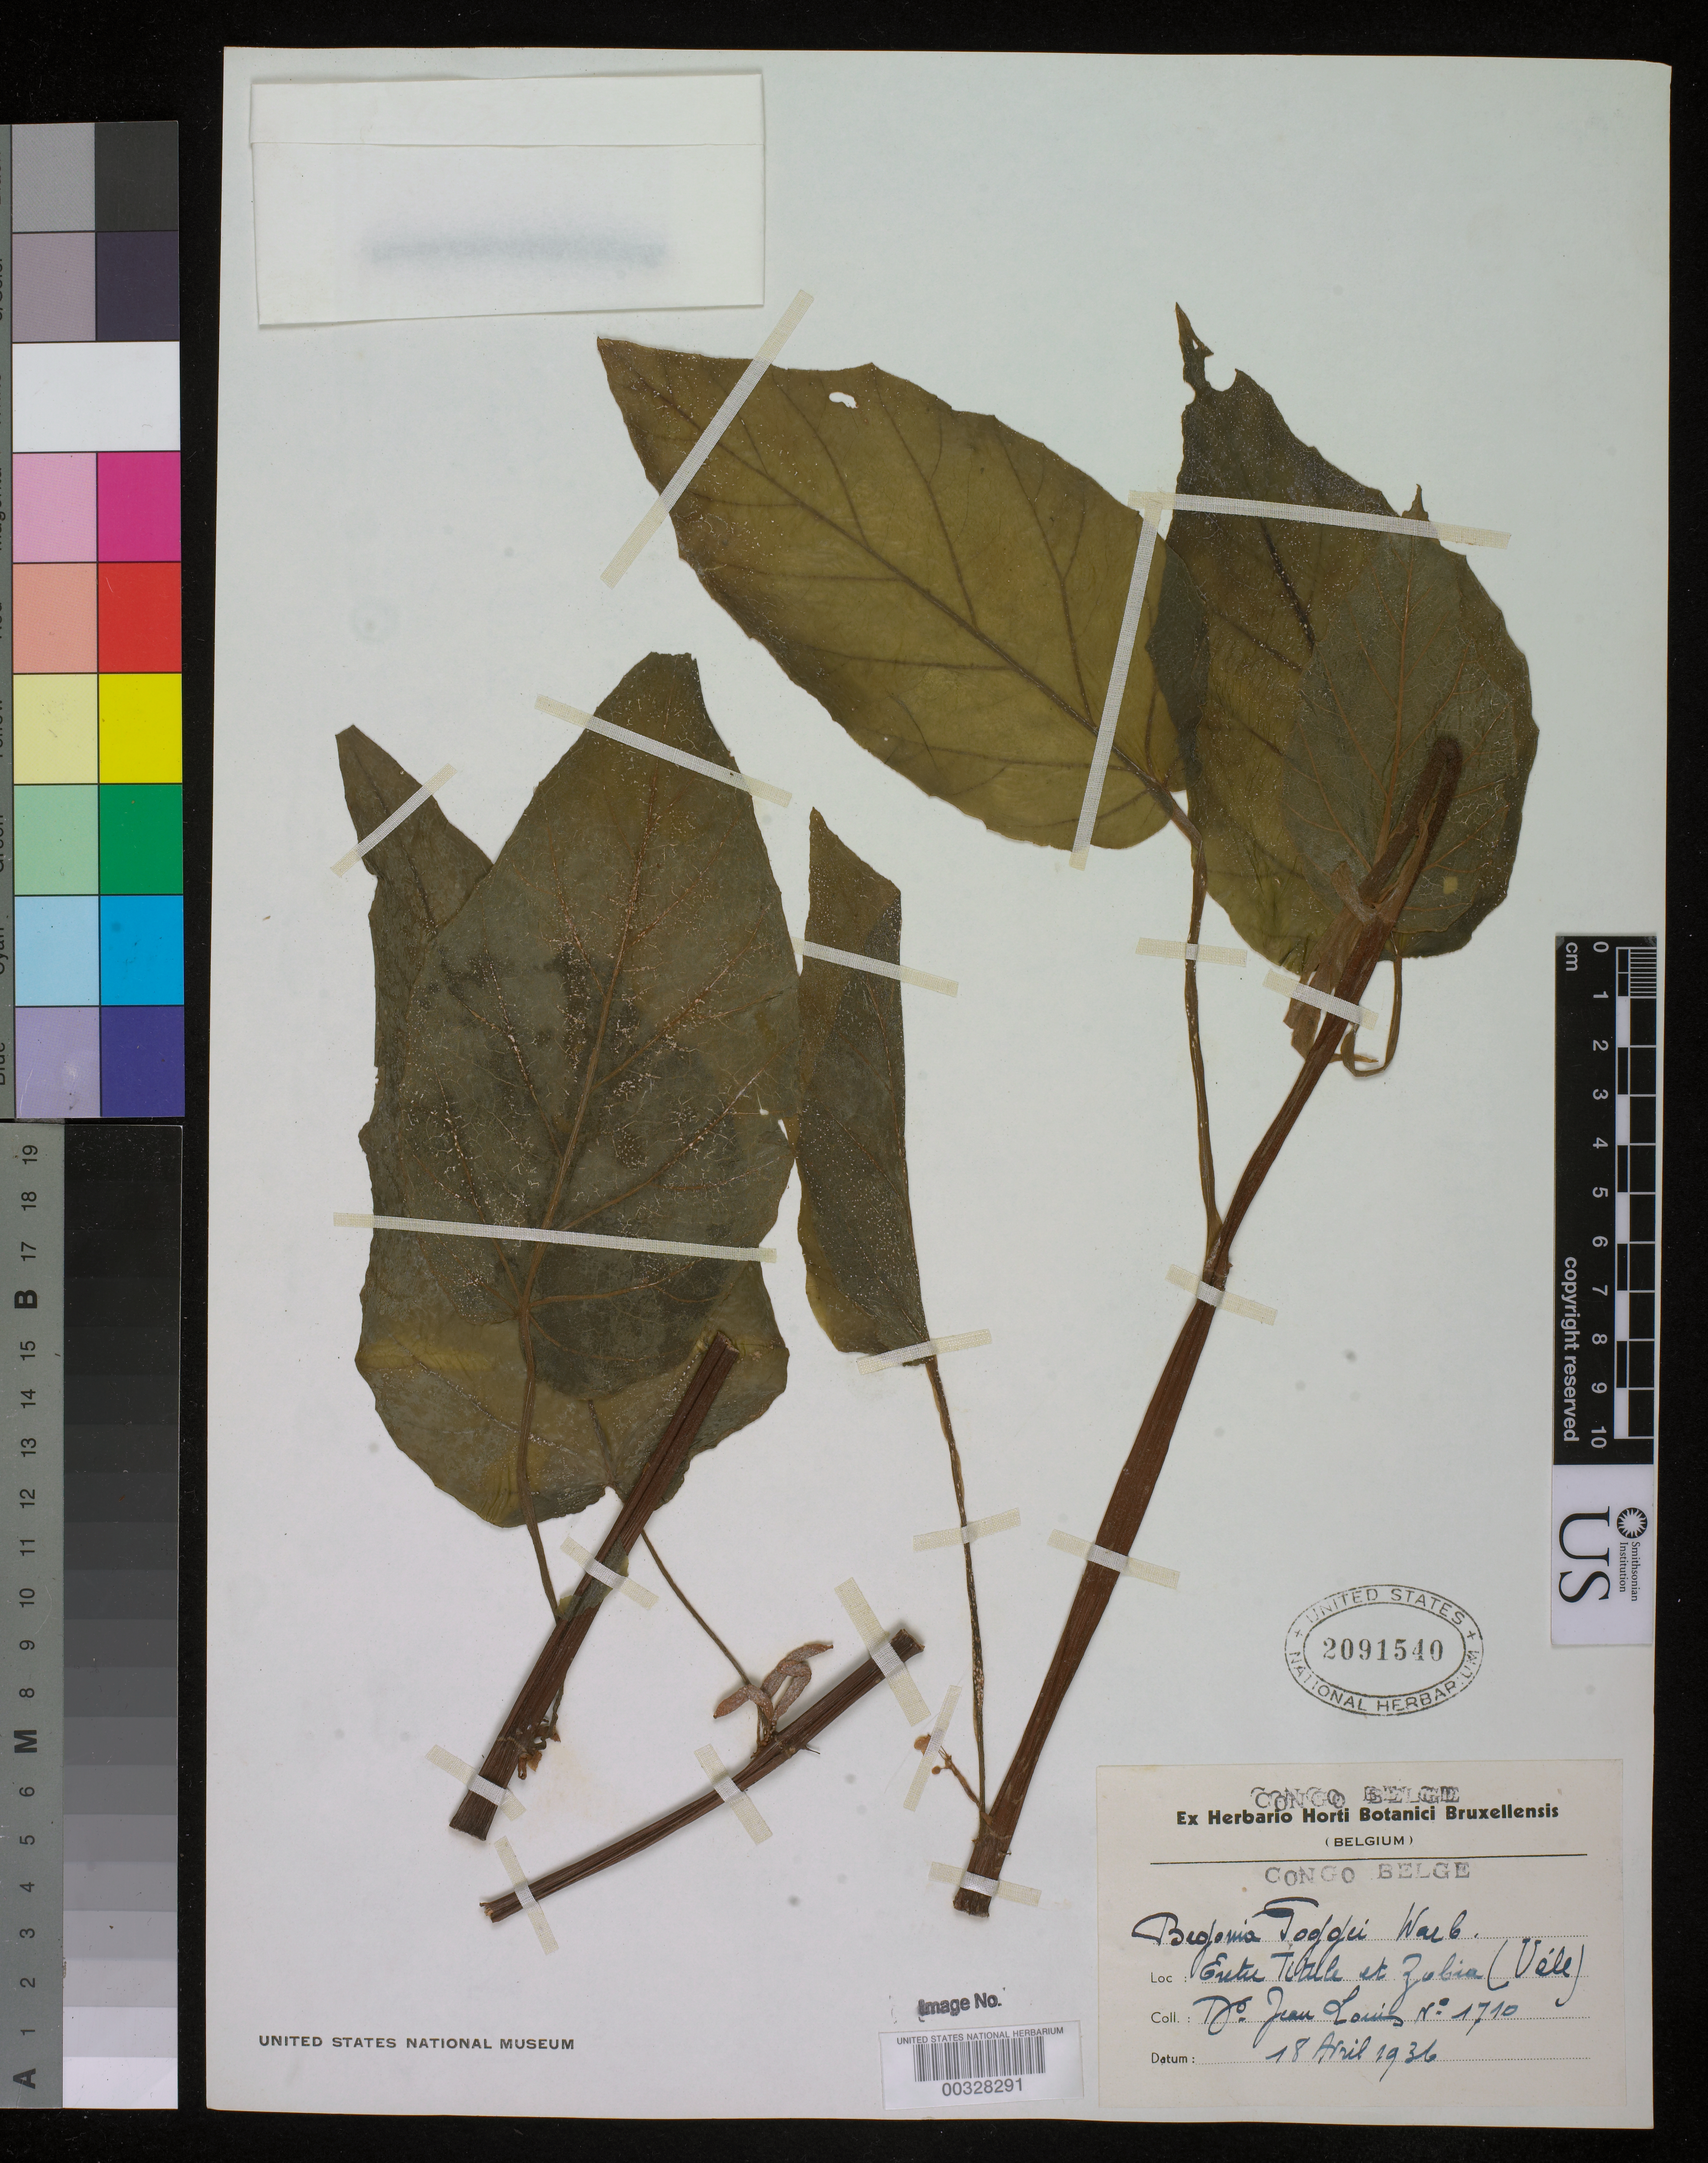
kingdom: Plantae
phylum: Tracheophyta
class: Magnoliopsida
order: Cucurbitales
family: Begoniaceae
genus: Begonia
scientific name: Begonia eminii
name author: Warb.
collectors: J. Louis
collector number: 1710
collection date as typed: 18 Apr 1936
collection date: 1936-04-18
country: Congo, Democratic Republic of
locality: Between titule and zubia (veile)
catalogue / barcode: US 2091540